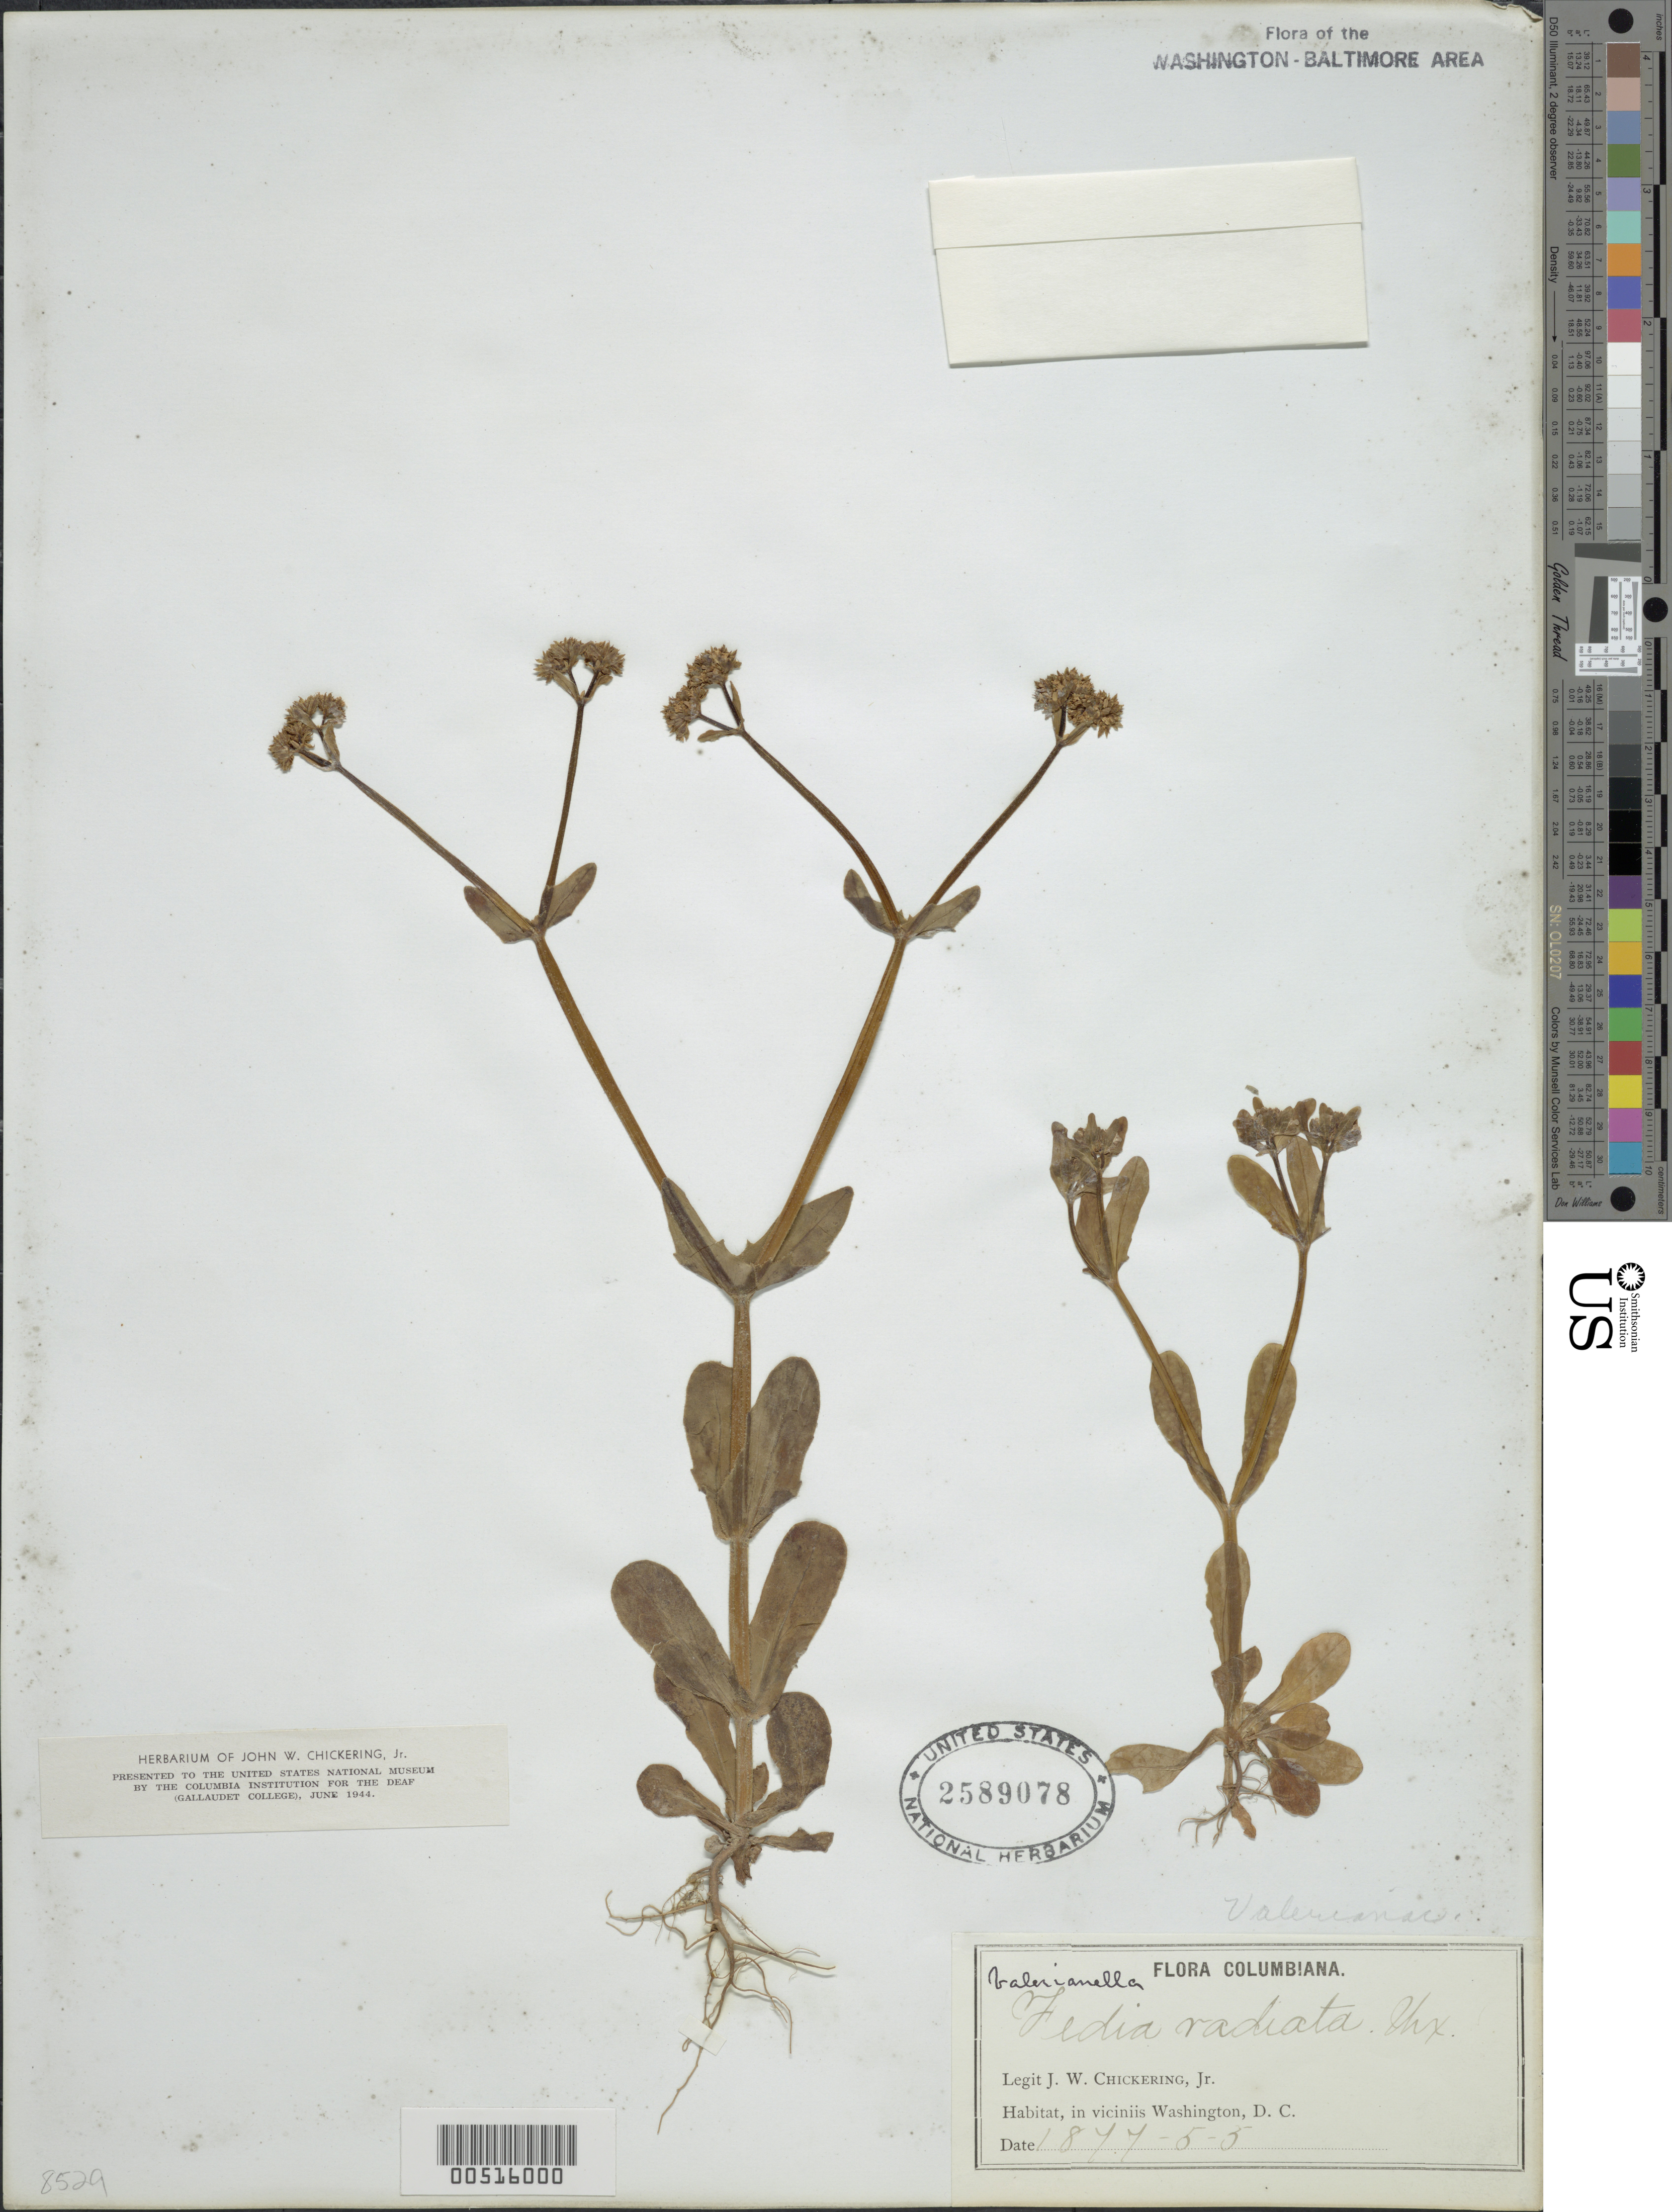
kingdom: Plantae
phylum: Tracheophyta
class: Magnoliopsida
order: Dipsacales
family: Caprifoliaceae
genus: Valerianella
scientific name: Valerianella radiata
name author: (L.) Dufr.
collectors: J. Chickering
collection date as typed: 05 May 1877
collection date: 1877-05-05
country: United States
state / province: District of Columbia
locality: Insane Asylum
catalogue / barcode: US 2589078